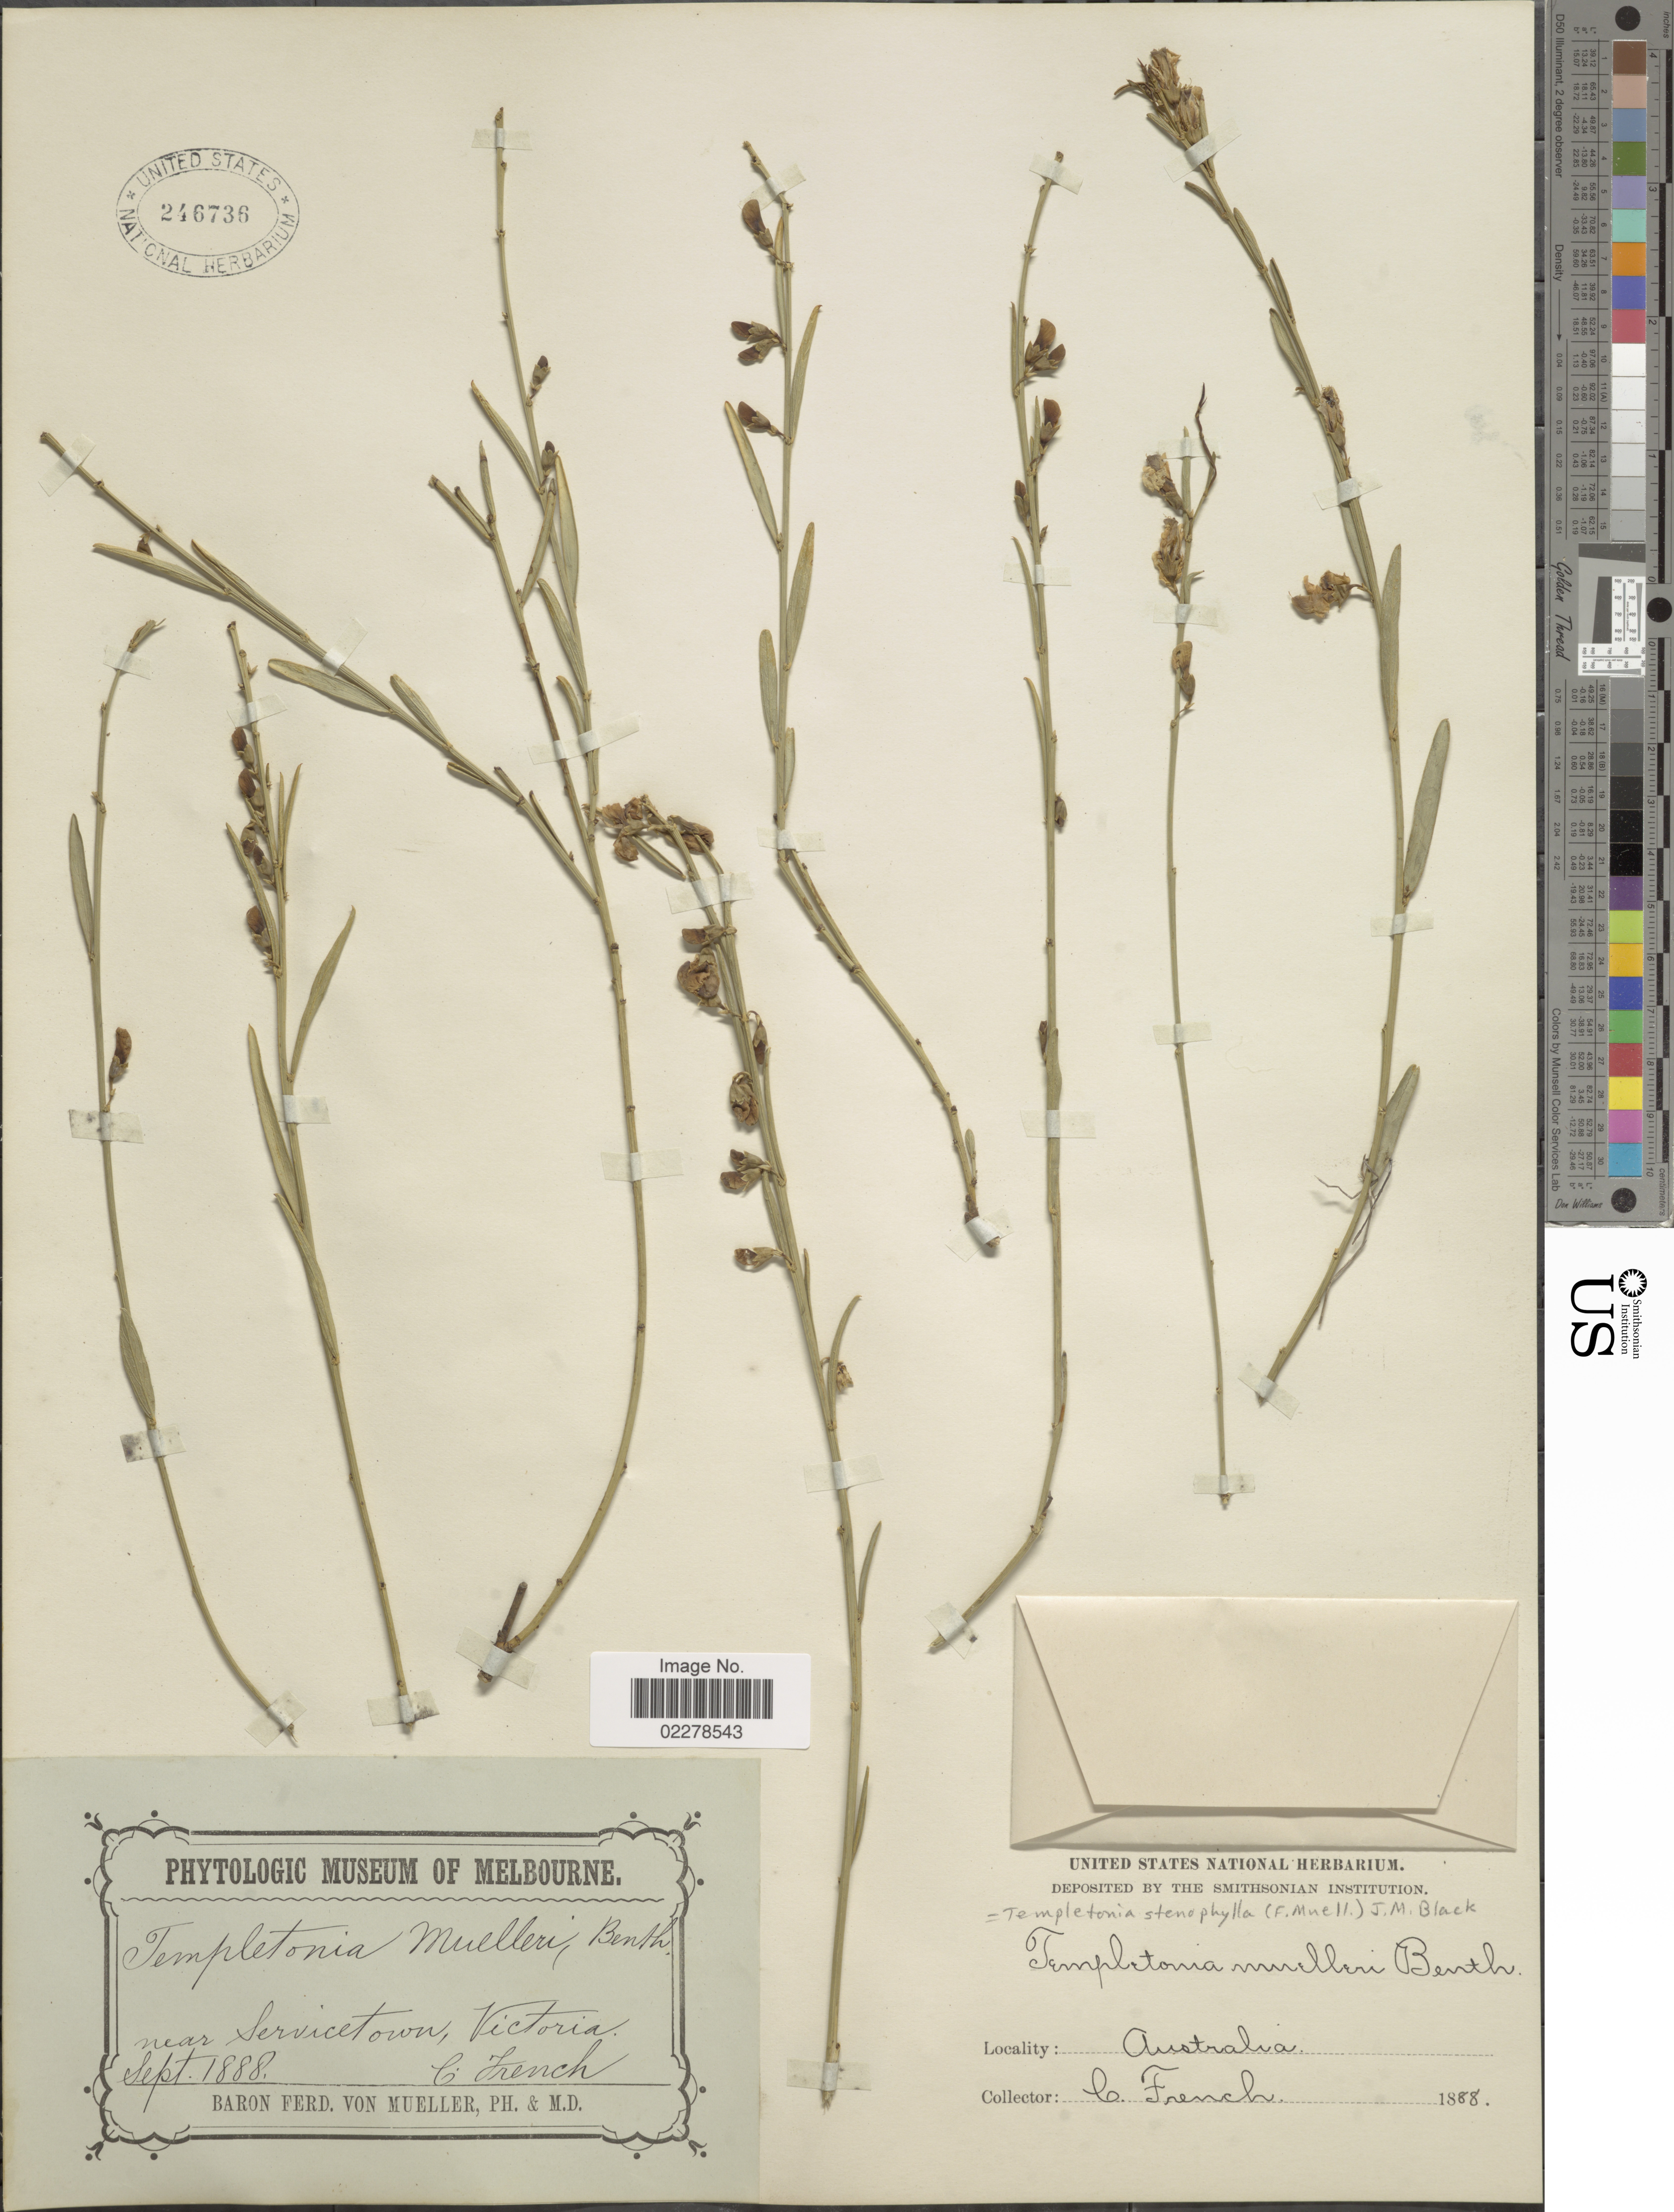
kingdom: Plantae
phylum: Tracheophyta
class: Magnoliopsida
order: Fabales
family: Fabaceae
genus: Templetonia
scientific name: Templetonia stenophylla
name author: (F. Muell.) J.M. Black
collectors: C. French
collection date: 1888-09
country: Australia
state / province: Victoria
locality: Near Servicetown, Victoria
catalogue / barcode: US 246736